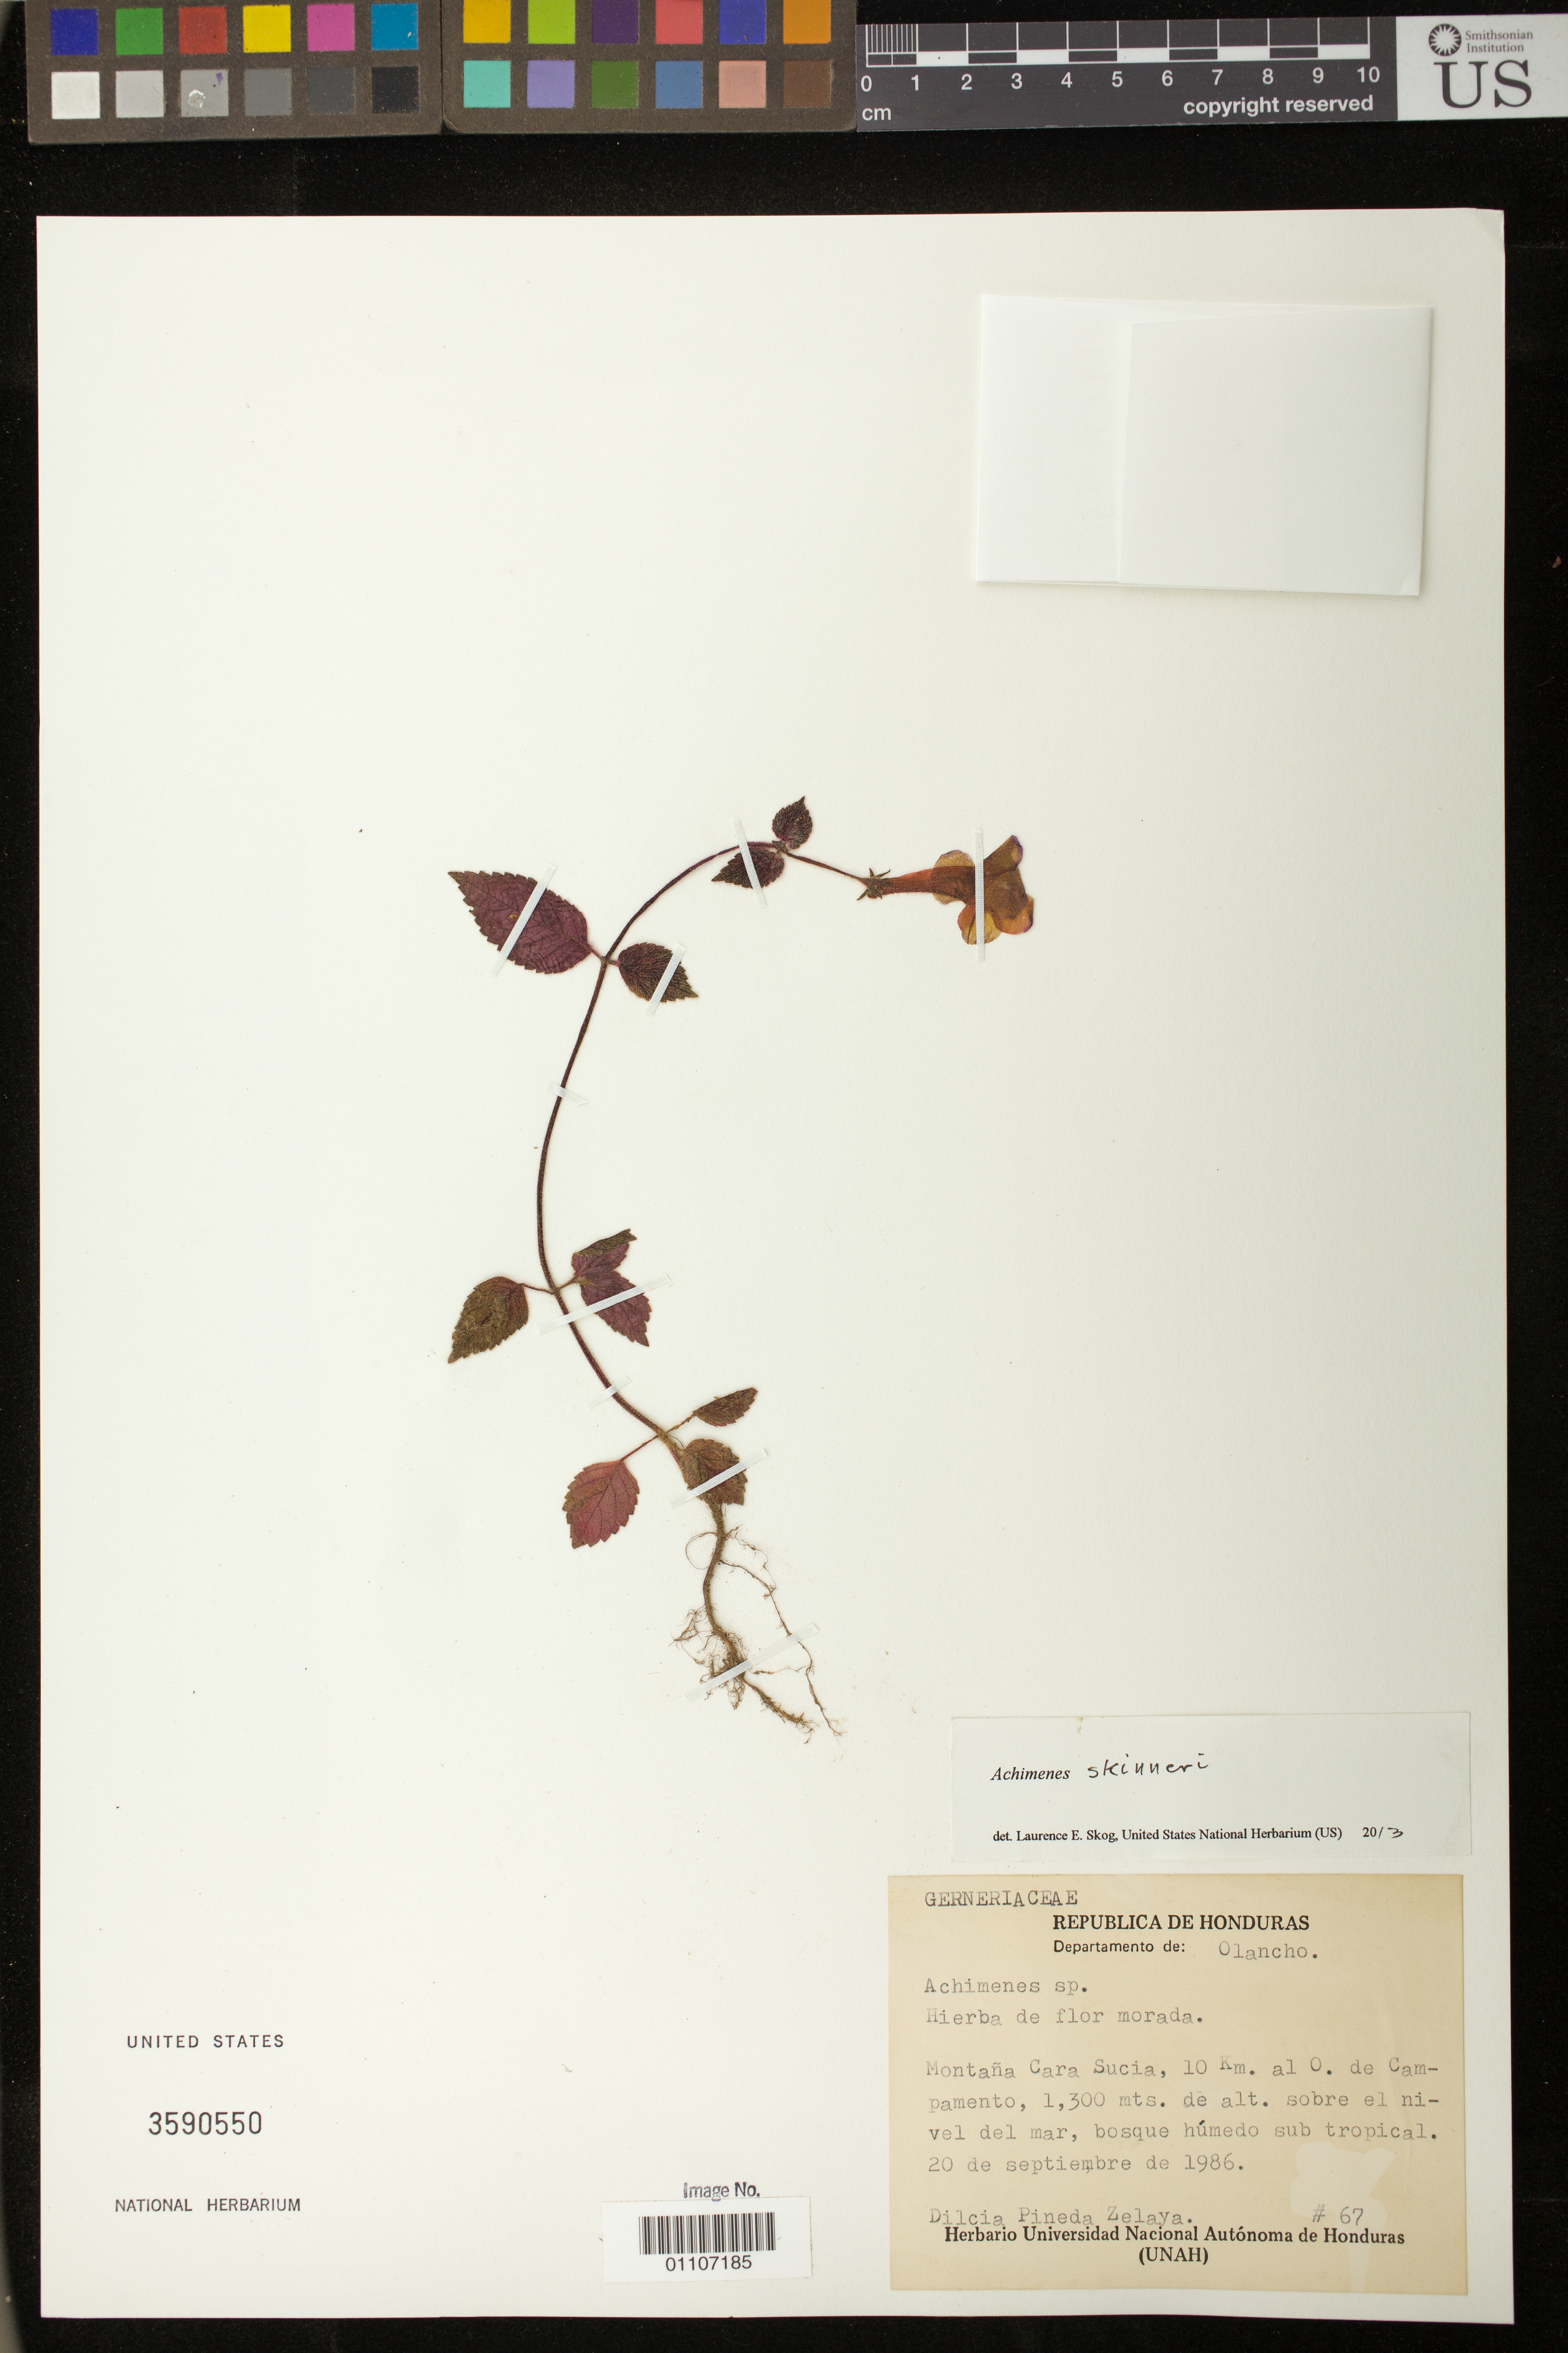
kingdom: Plantae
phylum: Tracheophyta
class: Magnoliopsida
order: Lamiales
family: Gesneriaceae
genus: Achimenes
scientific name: Achimenes skinneri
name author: Lindl.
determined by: Skog, Laurence E.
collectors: D. Zelaya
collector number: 67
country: Honduras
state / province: Olancho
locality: Montana Cara Sucia, Campamento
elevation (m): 1300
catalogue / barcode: US 3590550